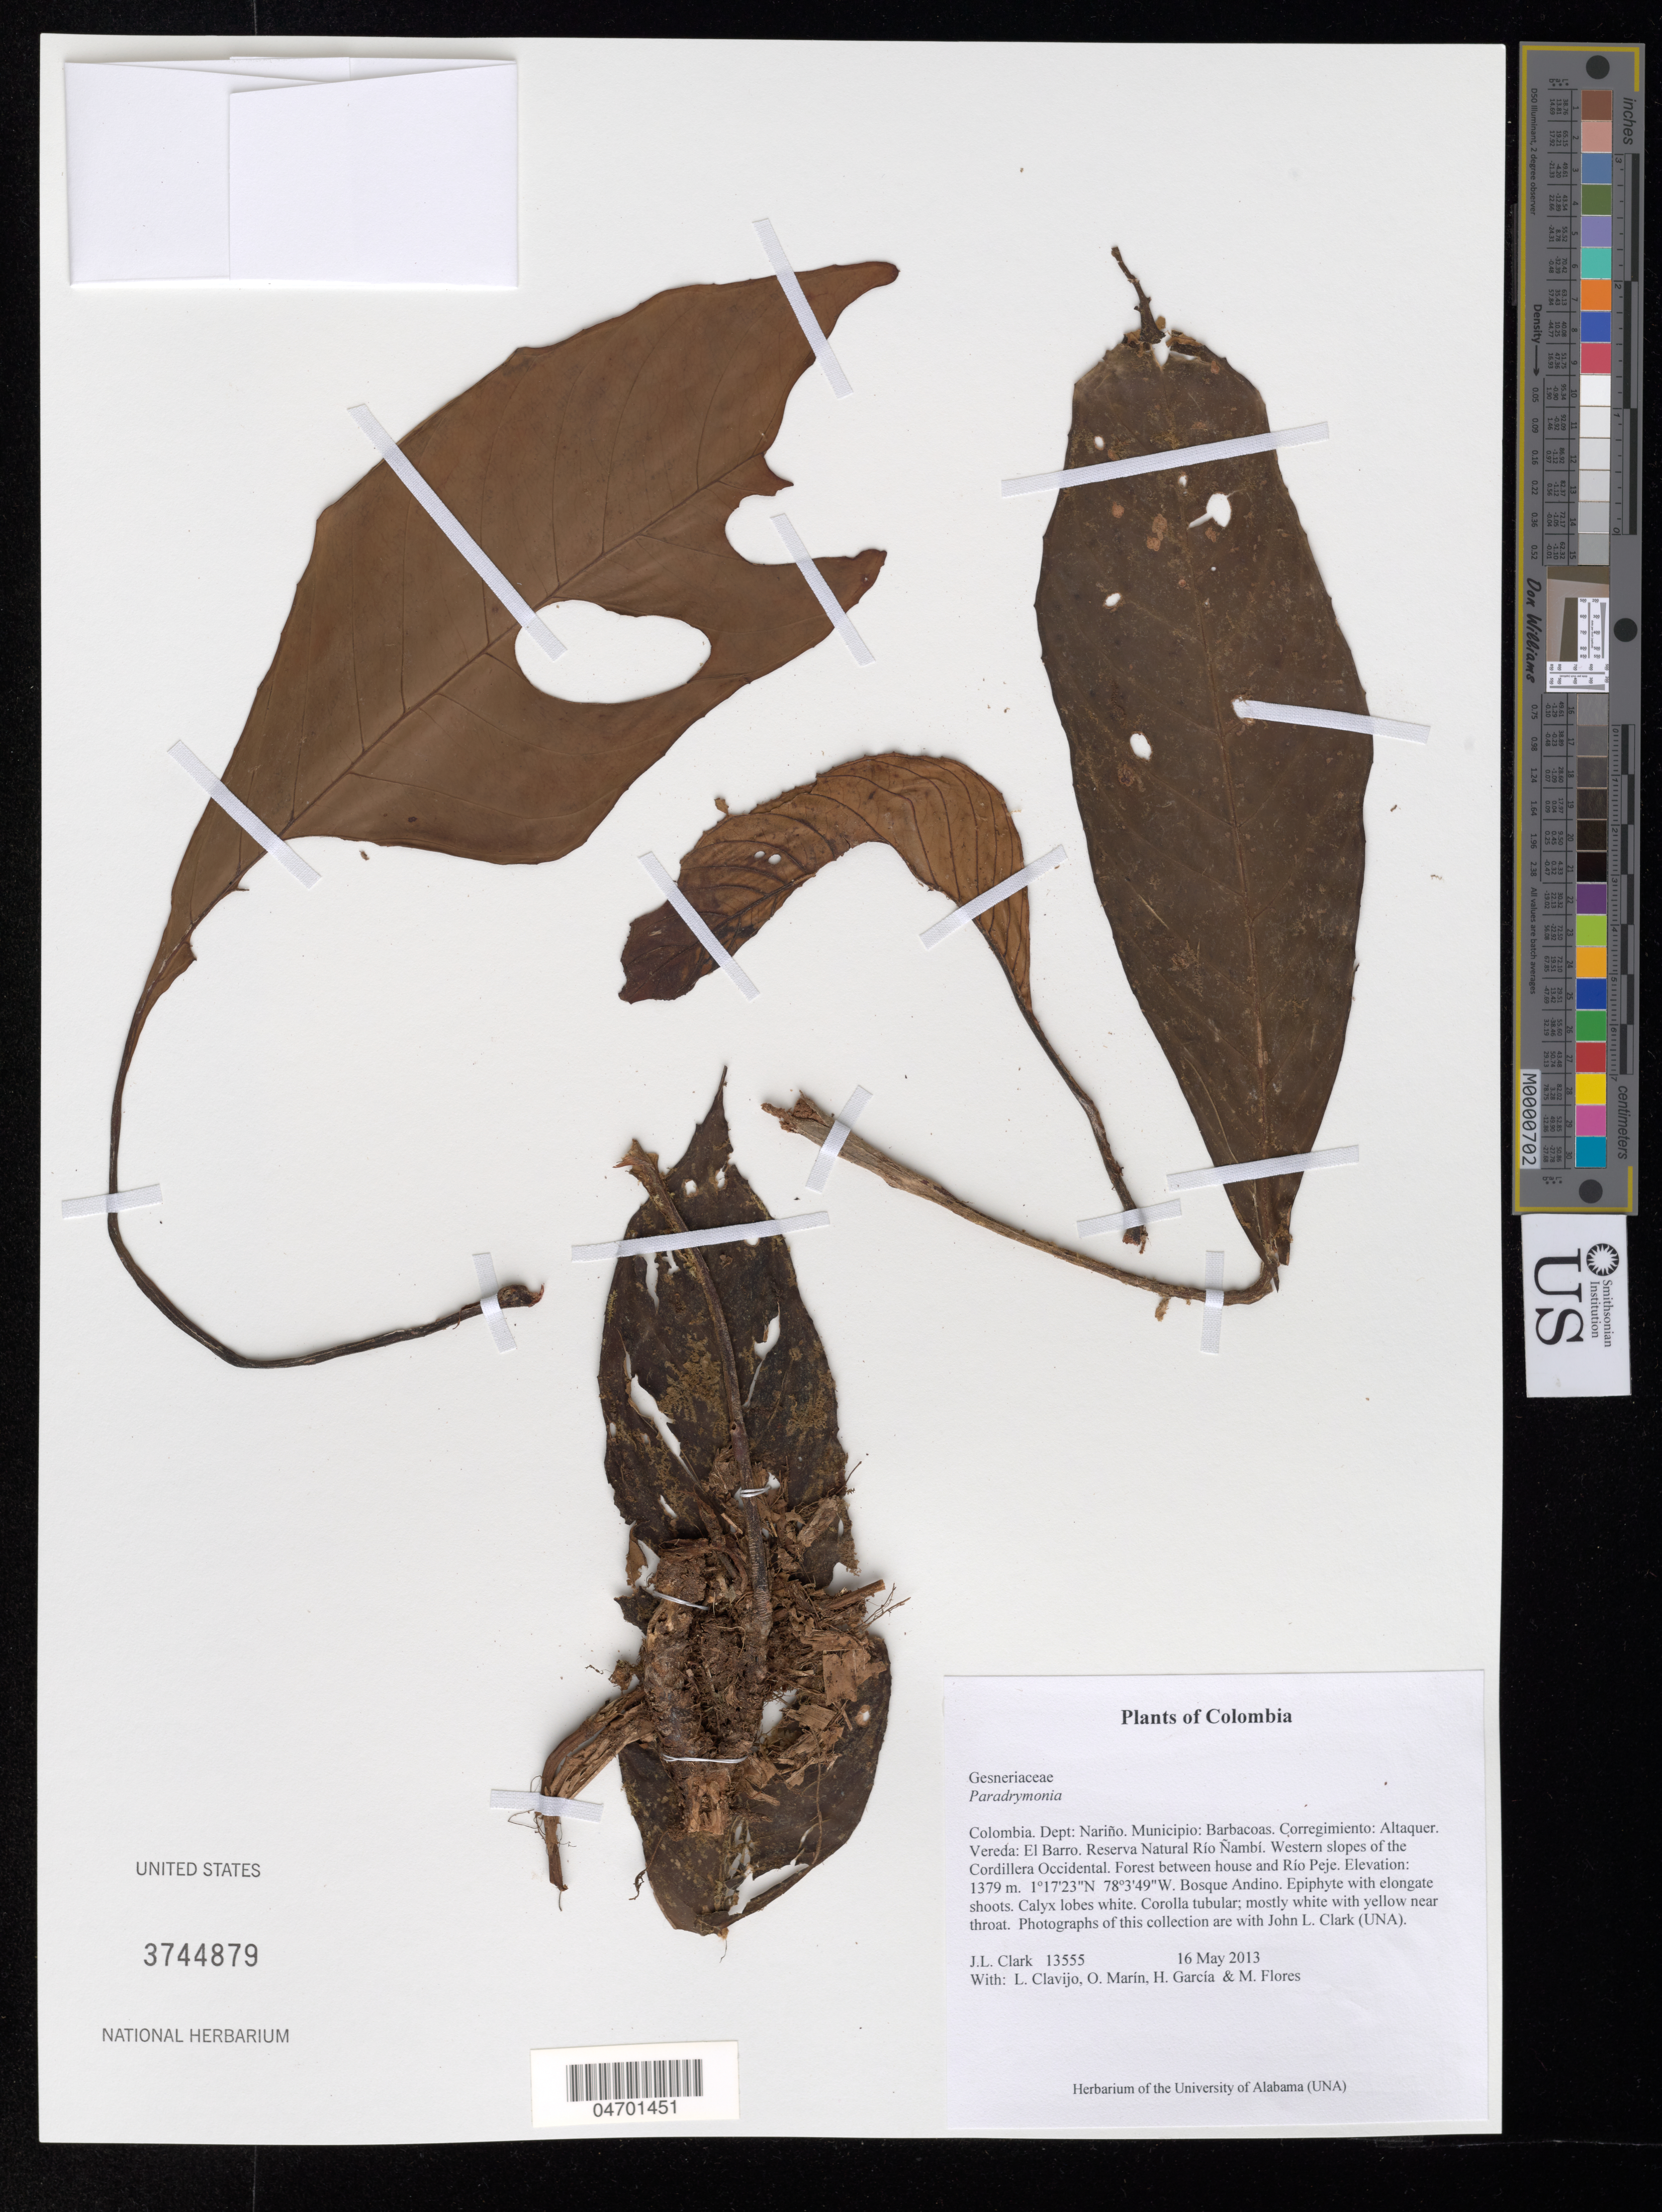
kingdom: Plantae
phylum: Tracheophyta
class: Magnoliopsida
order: Lamiales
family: Gesneriaceae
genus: Paradrymonia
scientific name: Paradrymonia sp.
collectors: J. L. Clark, L. Clavijo, J. Howieson & H. Garcia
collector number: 13555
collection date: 2013-05-16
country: Colombia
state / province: Nariño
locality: Dept: Nariño. Municipio: Barbacoas. Corregimiento: Altaquer. Vereda: El Barro. Reserva Natural Río Ñambí. Western slopes of the Cordillera Occidental. Forest between house and Río Peje.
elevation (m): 1379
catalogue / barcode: US 3744879